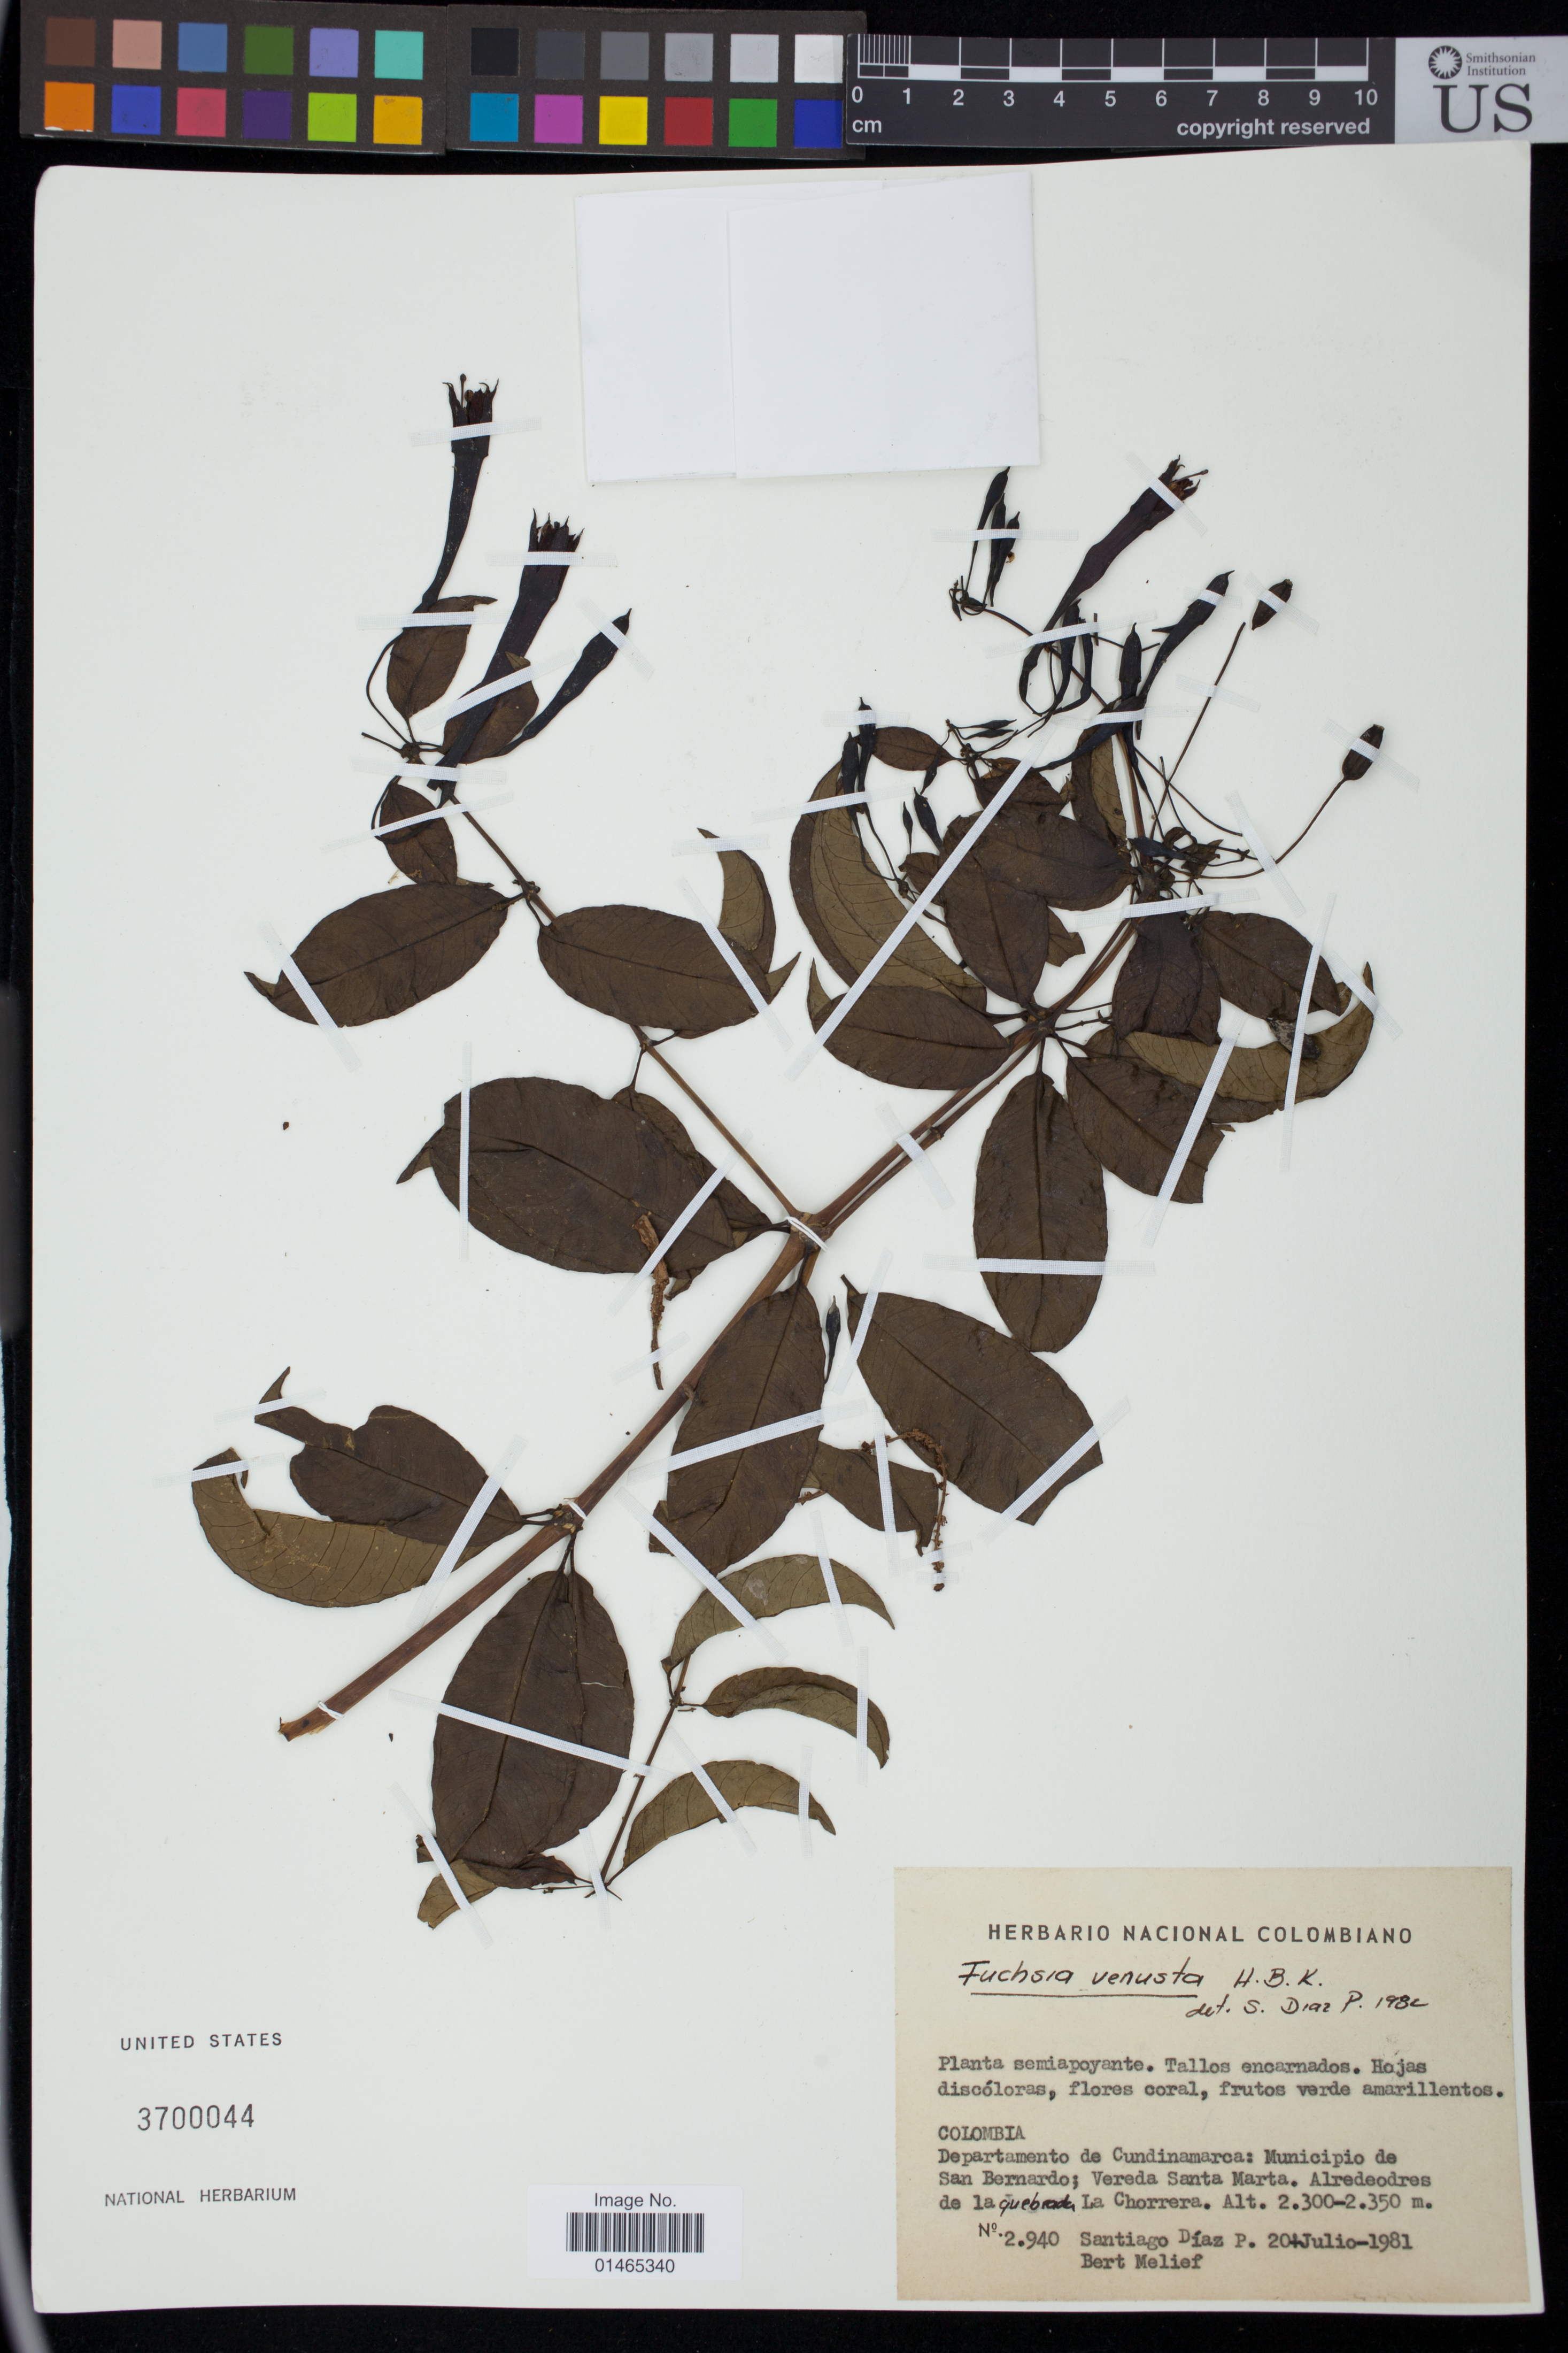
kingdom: Plantae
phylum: Tracheophyta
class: Magnoliopsida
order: Myrtales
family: Onagraceae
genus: Fuchsia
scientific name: Fuchsia venusta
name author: Kunth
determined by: Díaz Píedrahíta, S.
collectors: S. Díaz Píedrahíta et al.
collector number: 2940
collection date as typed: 20 Julio 1981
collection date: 1981-07-20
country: Colombia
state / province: Cundinamarca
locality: Municipio de San Bernardo, Vereda Santa Marta, alredeodres de la quebrada La Chorrera.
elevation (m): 2300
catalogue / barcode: US 3700044